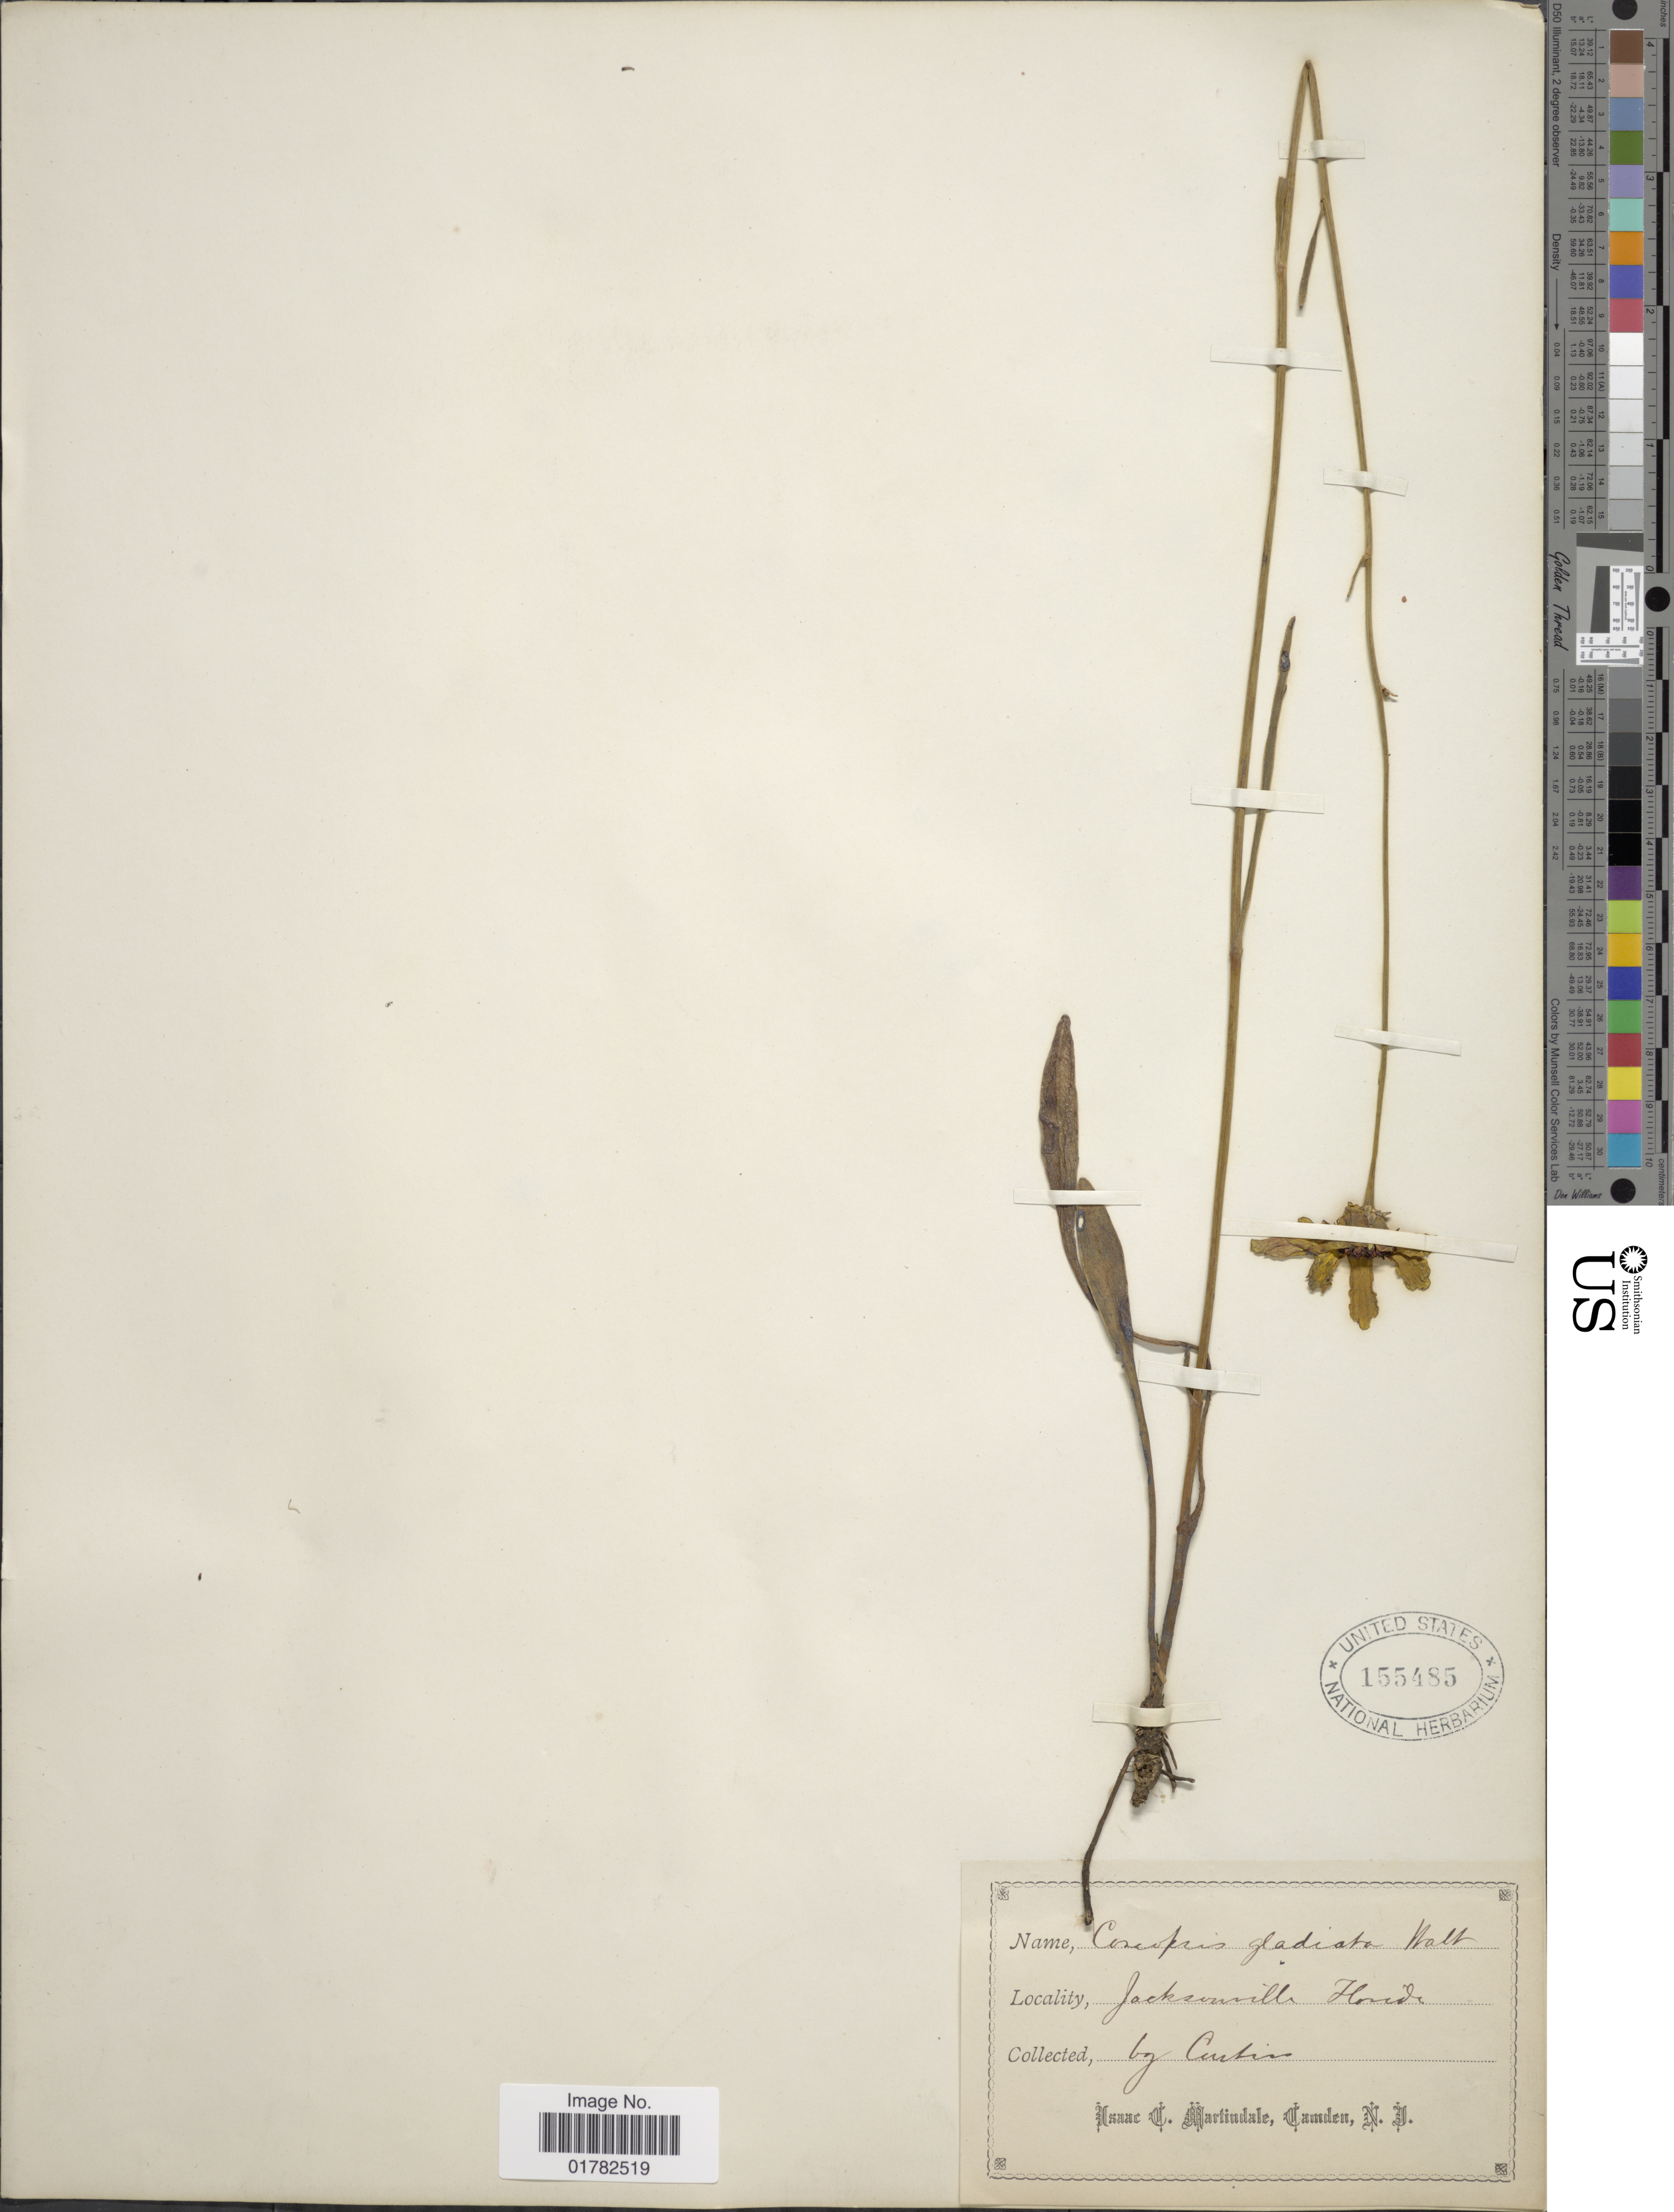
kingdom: Plantae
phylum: Tracheophyta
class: Magnoliopsida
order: Asterales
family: Asteraceae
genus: Coreopsis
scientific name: Coreopsis gladiata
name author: Walter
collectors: -. Curtis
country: United States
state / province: Florida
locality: Jacksonville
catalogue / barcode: US 155485